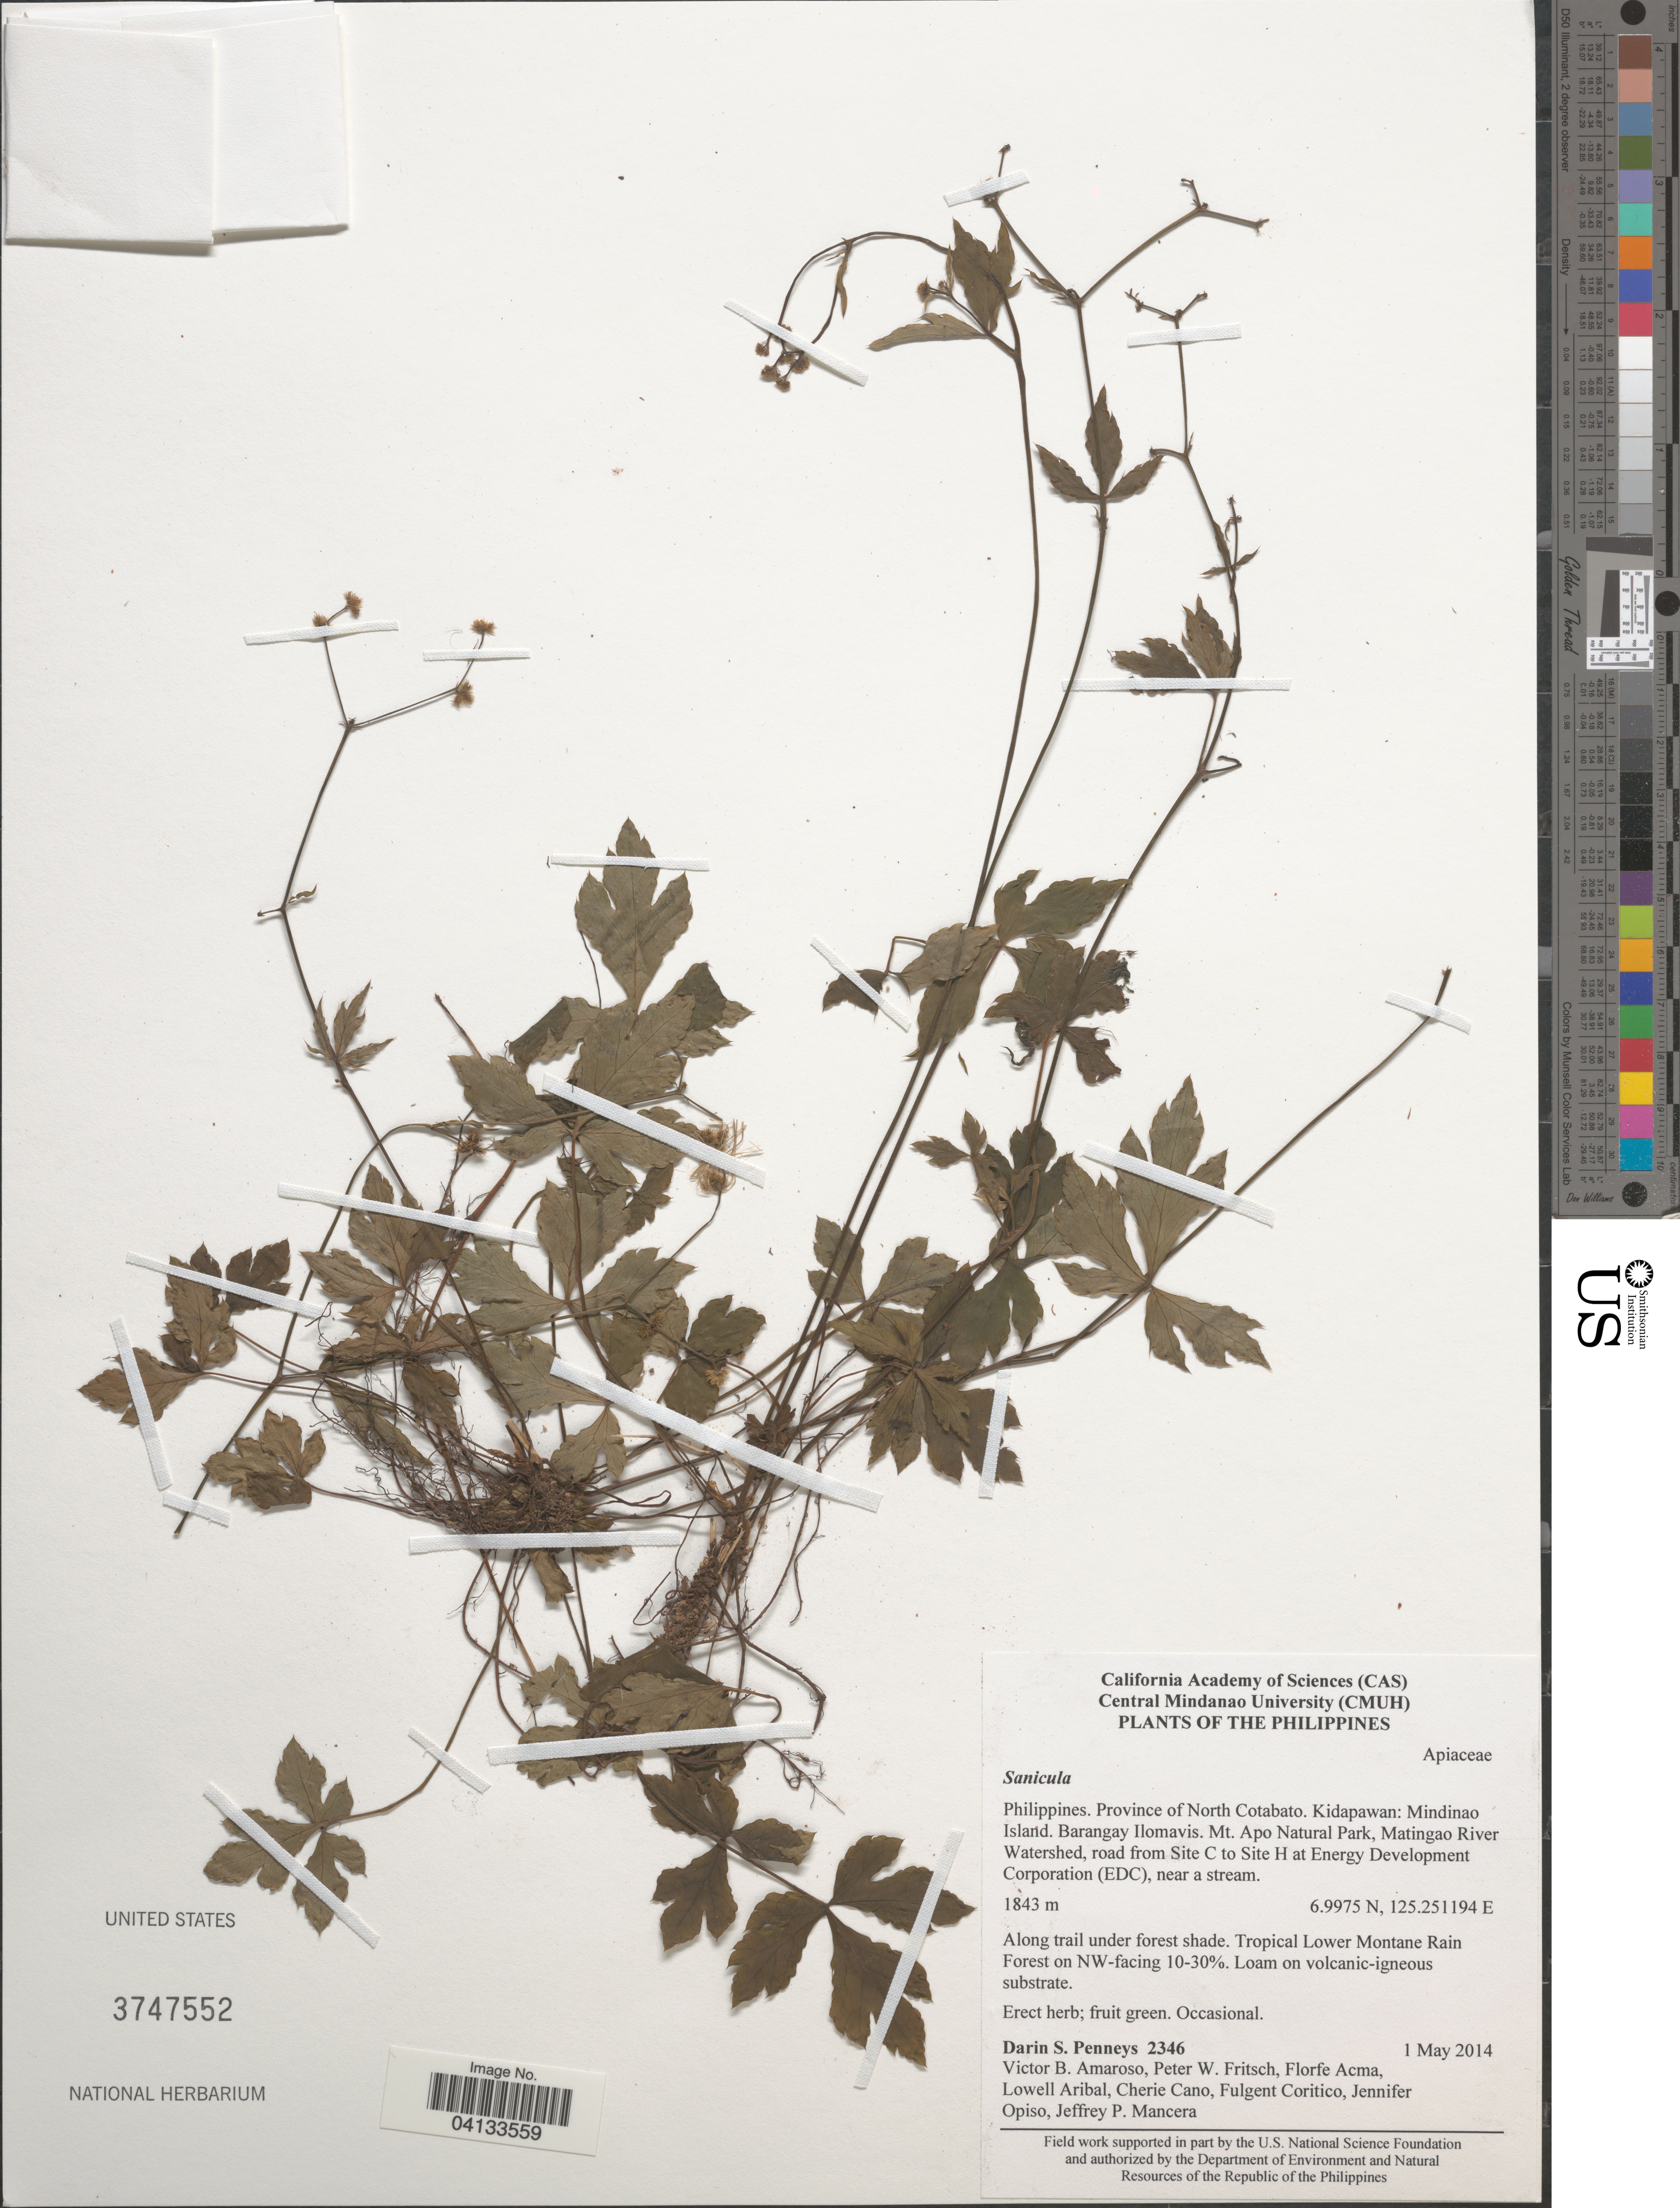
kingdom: Plantae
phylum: Tracheophyta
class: Magnoliopsida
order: Apiales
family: Apiaceae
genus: Sanicula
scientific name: Sanicula sp.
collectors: D. S. Penneys, V. Amoroso, P. W. Fritsch, F. Acma & et al.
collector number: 2346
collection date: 2014-05-01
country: Philippines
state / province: Soccsksargen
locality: Province of North Cotabato. Kidapawan: Mindanao Island. Barangay Ilomavis. Mt. Apo Natural Park, Matingao River Watershed, road from Site C to Site H at Energy Development Corporation (EDC), near a stream.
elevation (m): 1843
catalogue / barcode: US 3747552